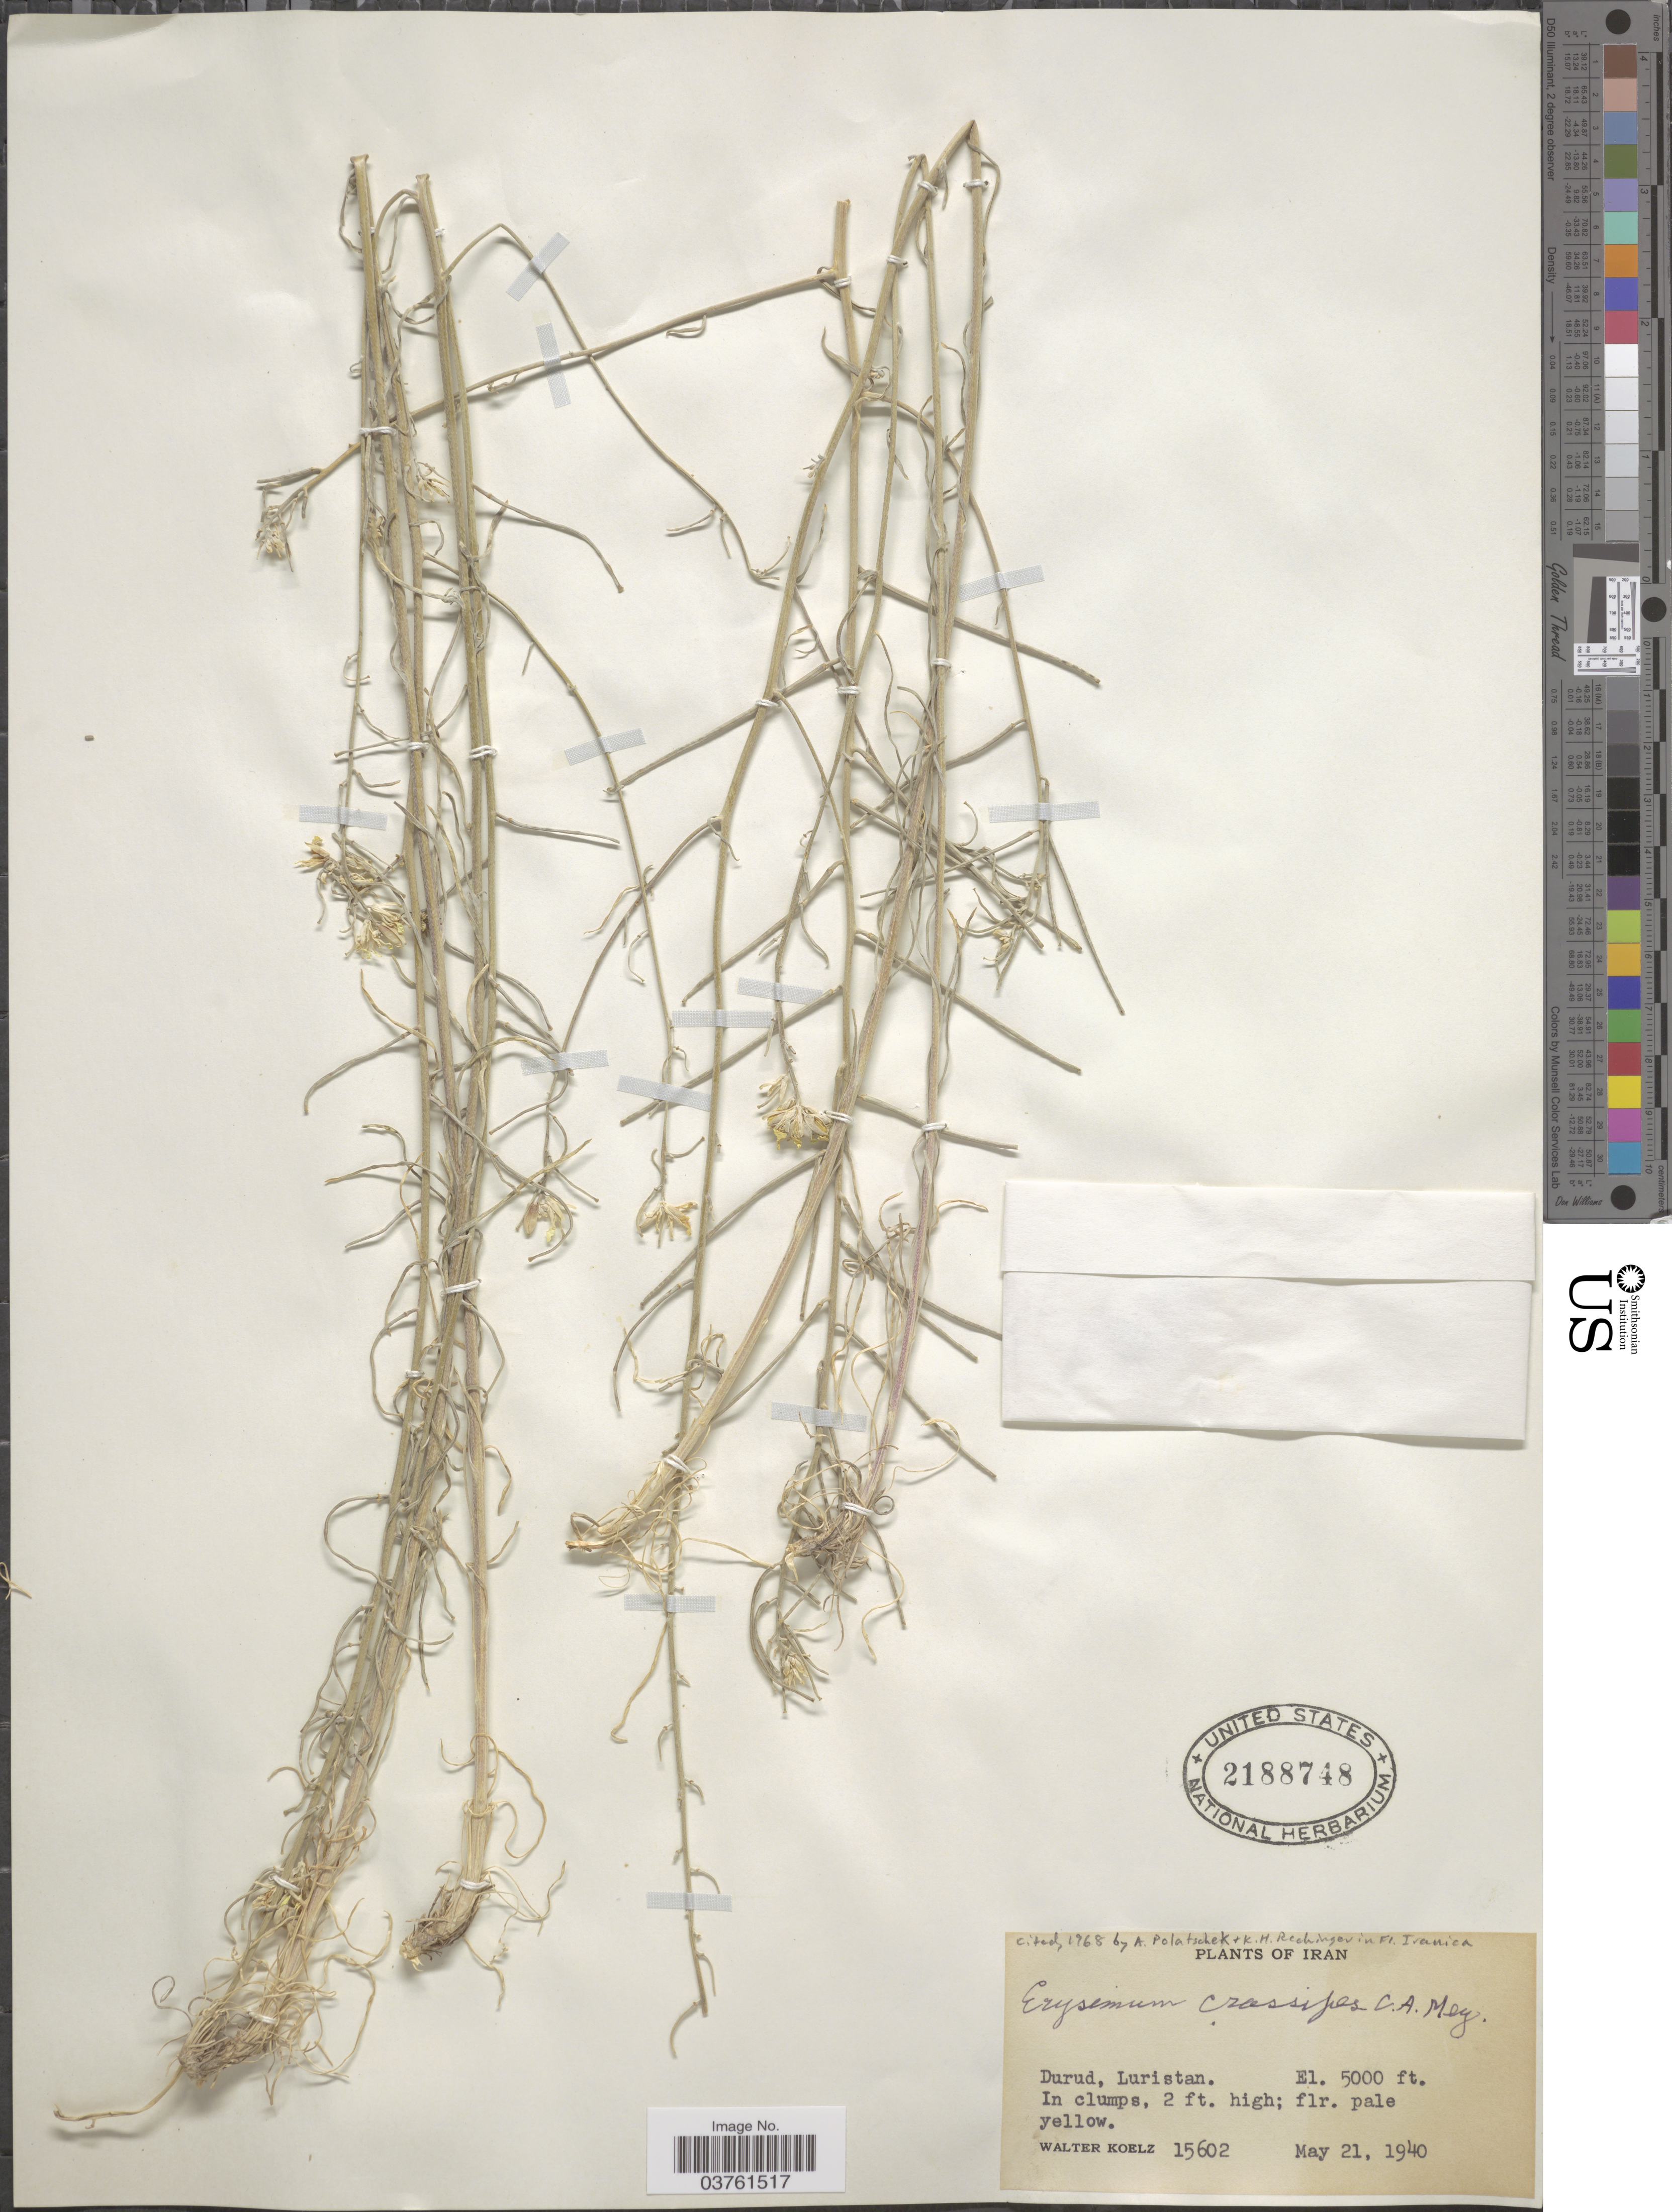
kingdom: Plantae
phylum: Tracheophyta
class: Magnoliopsida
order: Brassicales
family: Brassicaceae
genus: Erysimum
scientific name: Erysimum crassipes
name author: Fisch. & C.A. Mey.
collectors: W. N. Koelz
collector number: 15602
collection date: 1940-05-21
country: Iran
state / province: Lorestan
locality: Durud, Luristan.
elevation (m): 1524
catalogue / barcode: US 2188748